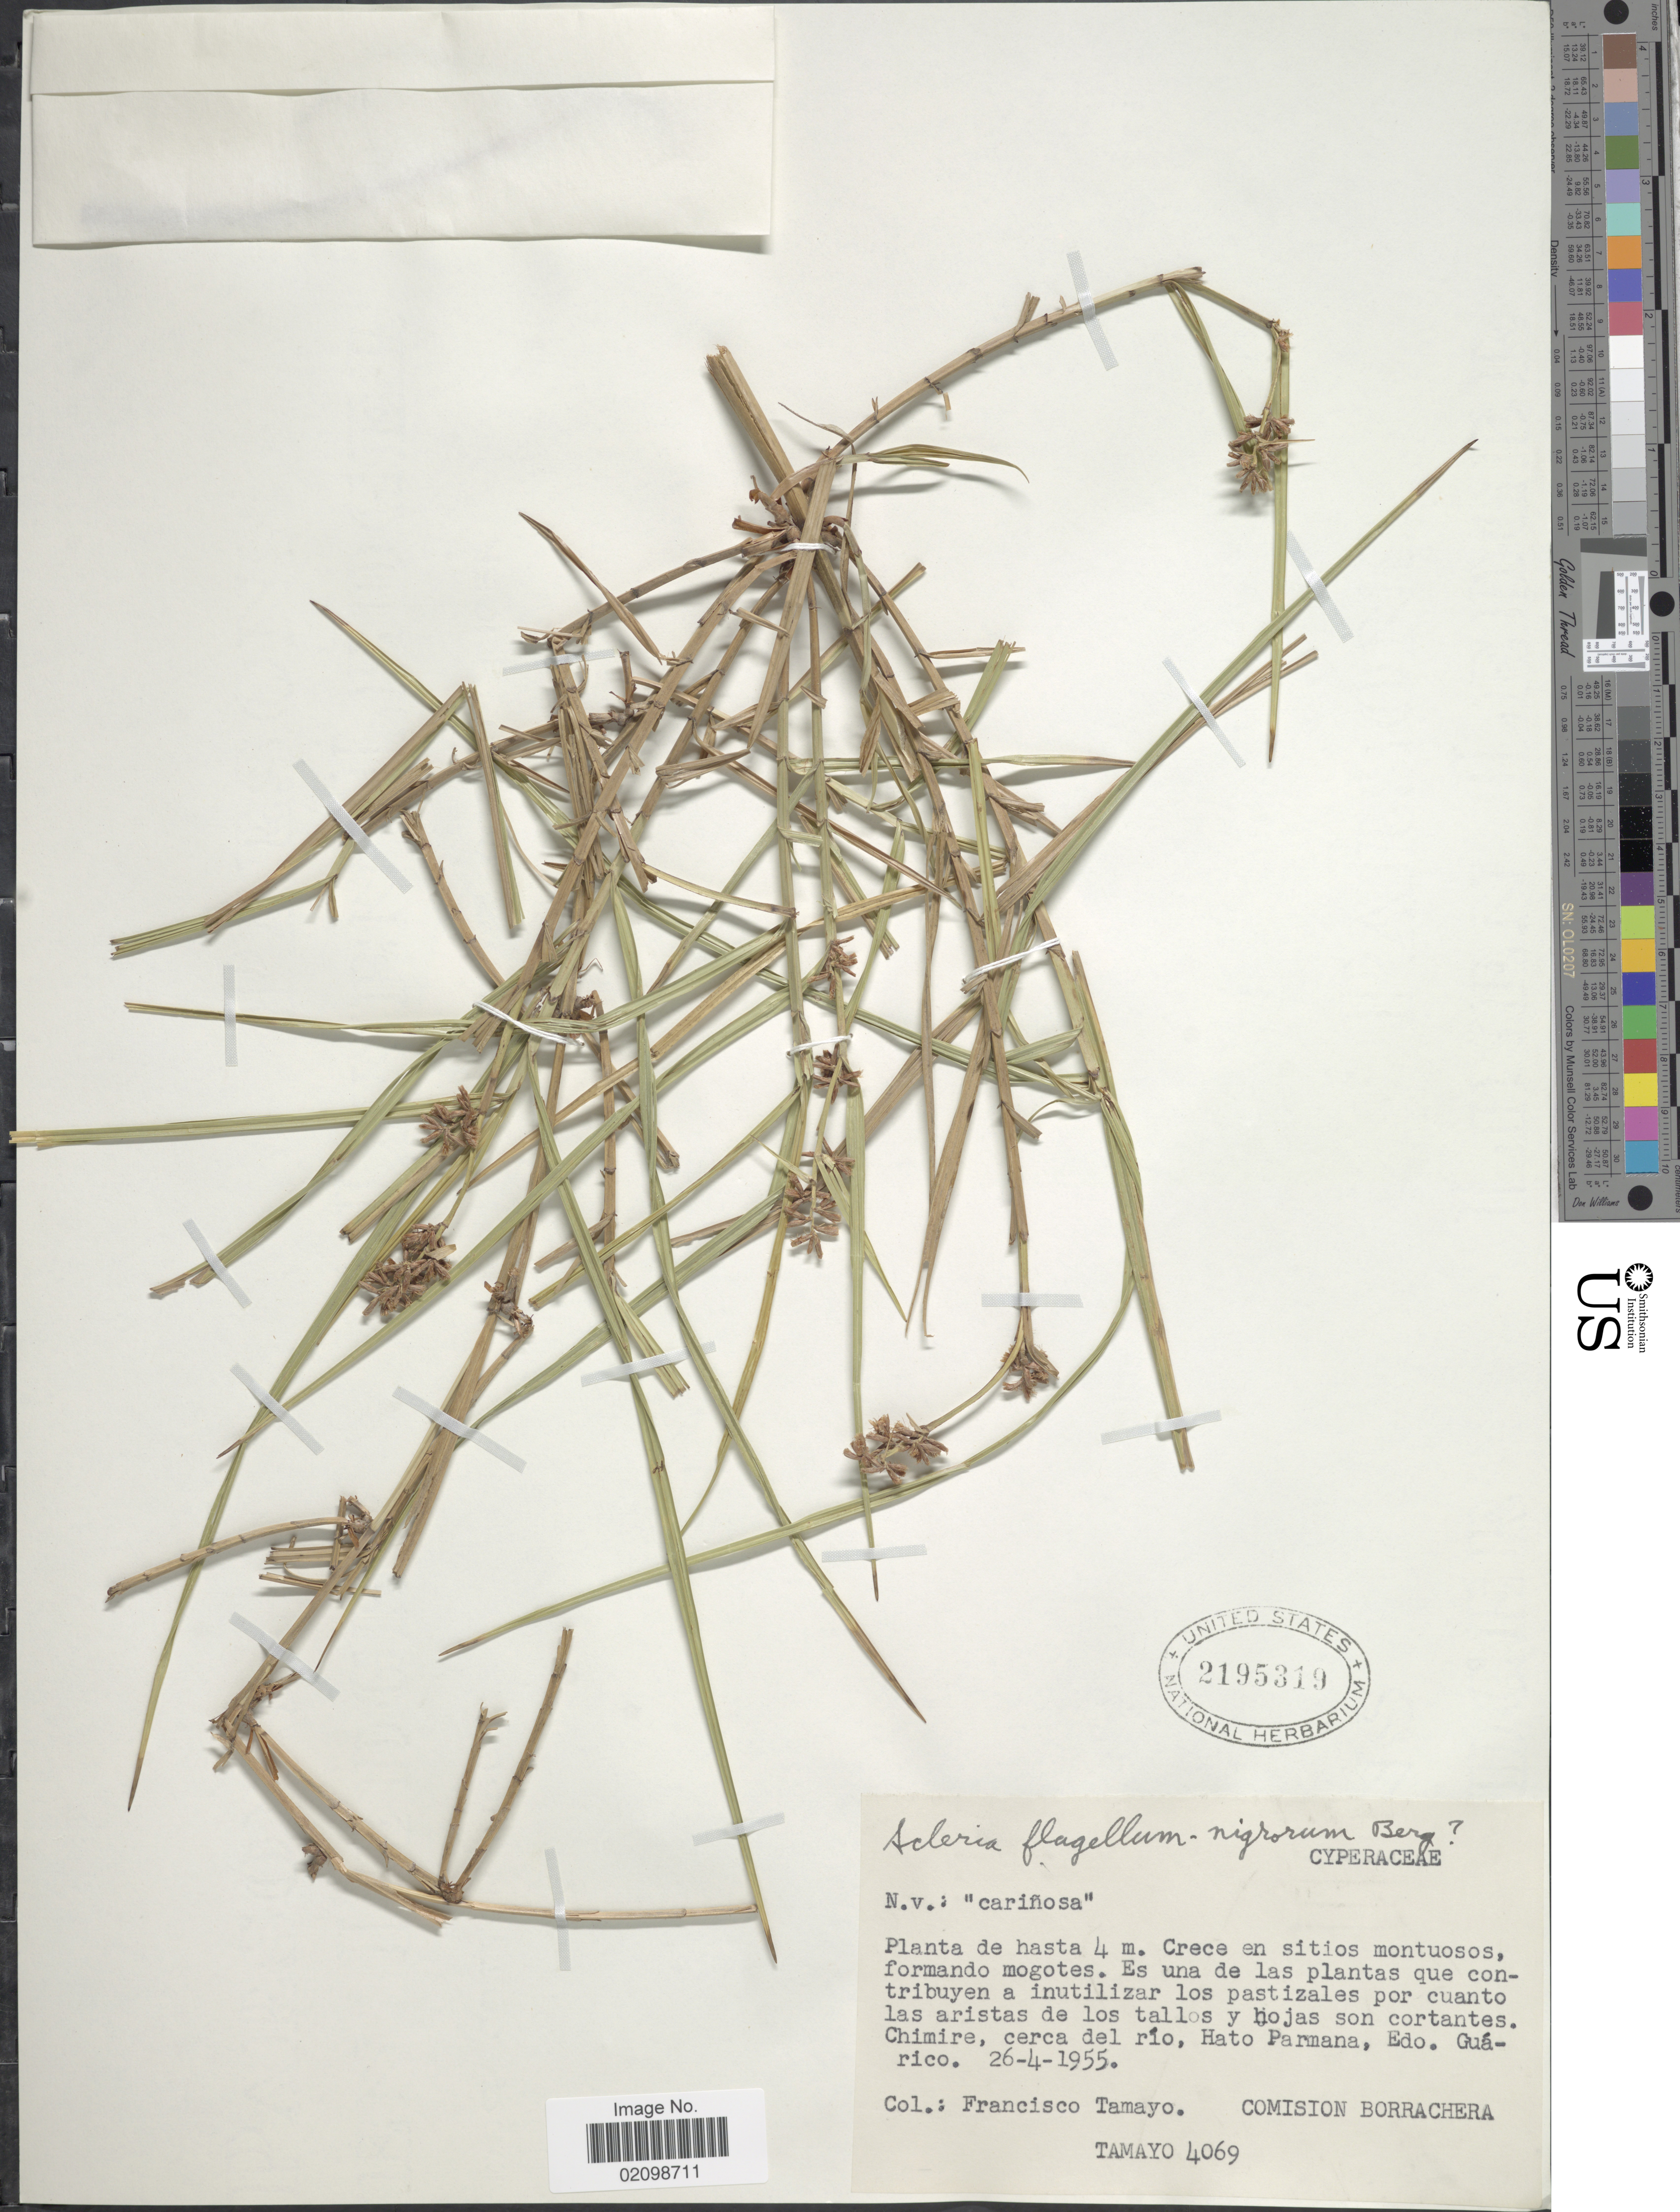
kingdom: Plantae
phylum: Tracheophyta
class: Liliopsida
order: Poales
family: Cyperaceae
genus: Scleria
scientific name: Scleria flagellum-nigrorum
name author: P.J. Bergius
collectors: F. Tamayo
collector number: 4069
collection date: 1955-04-26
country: Venezuela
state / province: Guárico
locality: Chimire, cerca del rio, Hato Parmana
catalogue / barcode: US 2195319